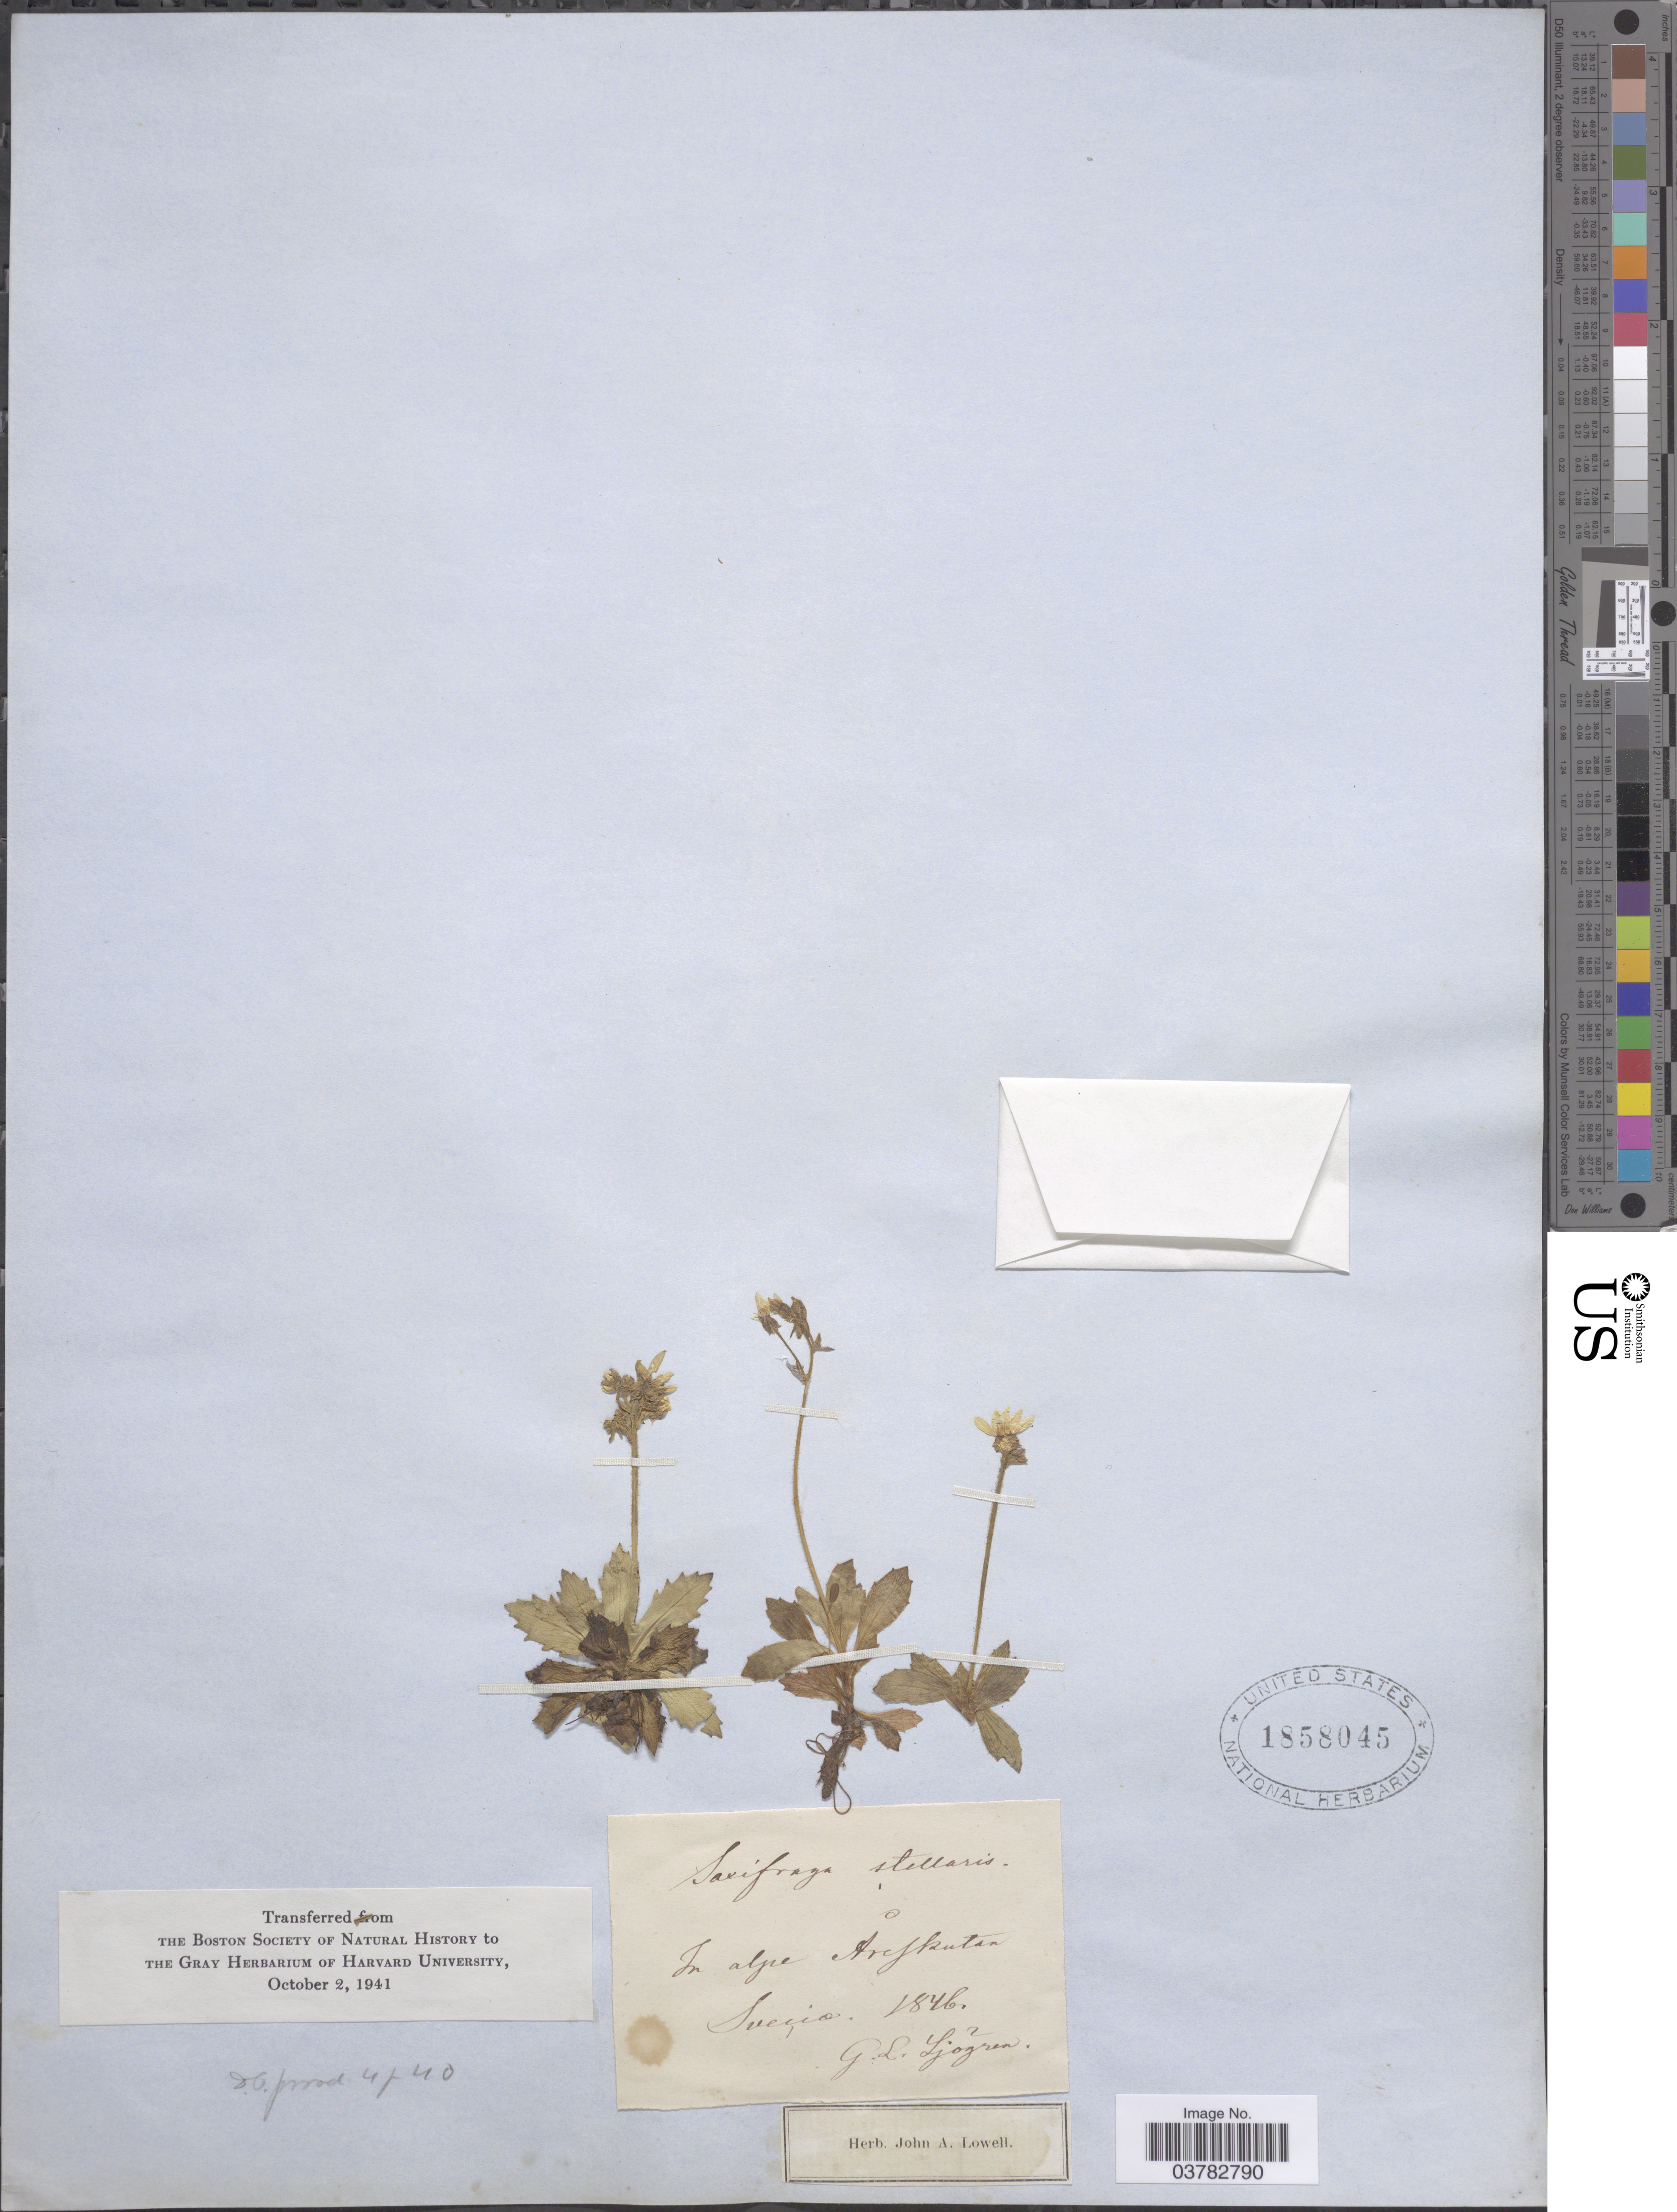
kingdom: Plantae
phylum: Tracheophyta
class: Magnoliopsida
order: Saxifragales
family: Saxifragaceae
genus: Micranthes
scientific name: Micranthes stellaris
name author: (L.) Galasso et al.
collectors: G. Sjögren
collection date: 1846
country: Sweden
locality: In alpe Areskutan. Suecia.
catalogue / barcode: US 1858045